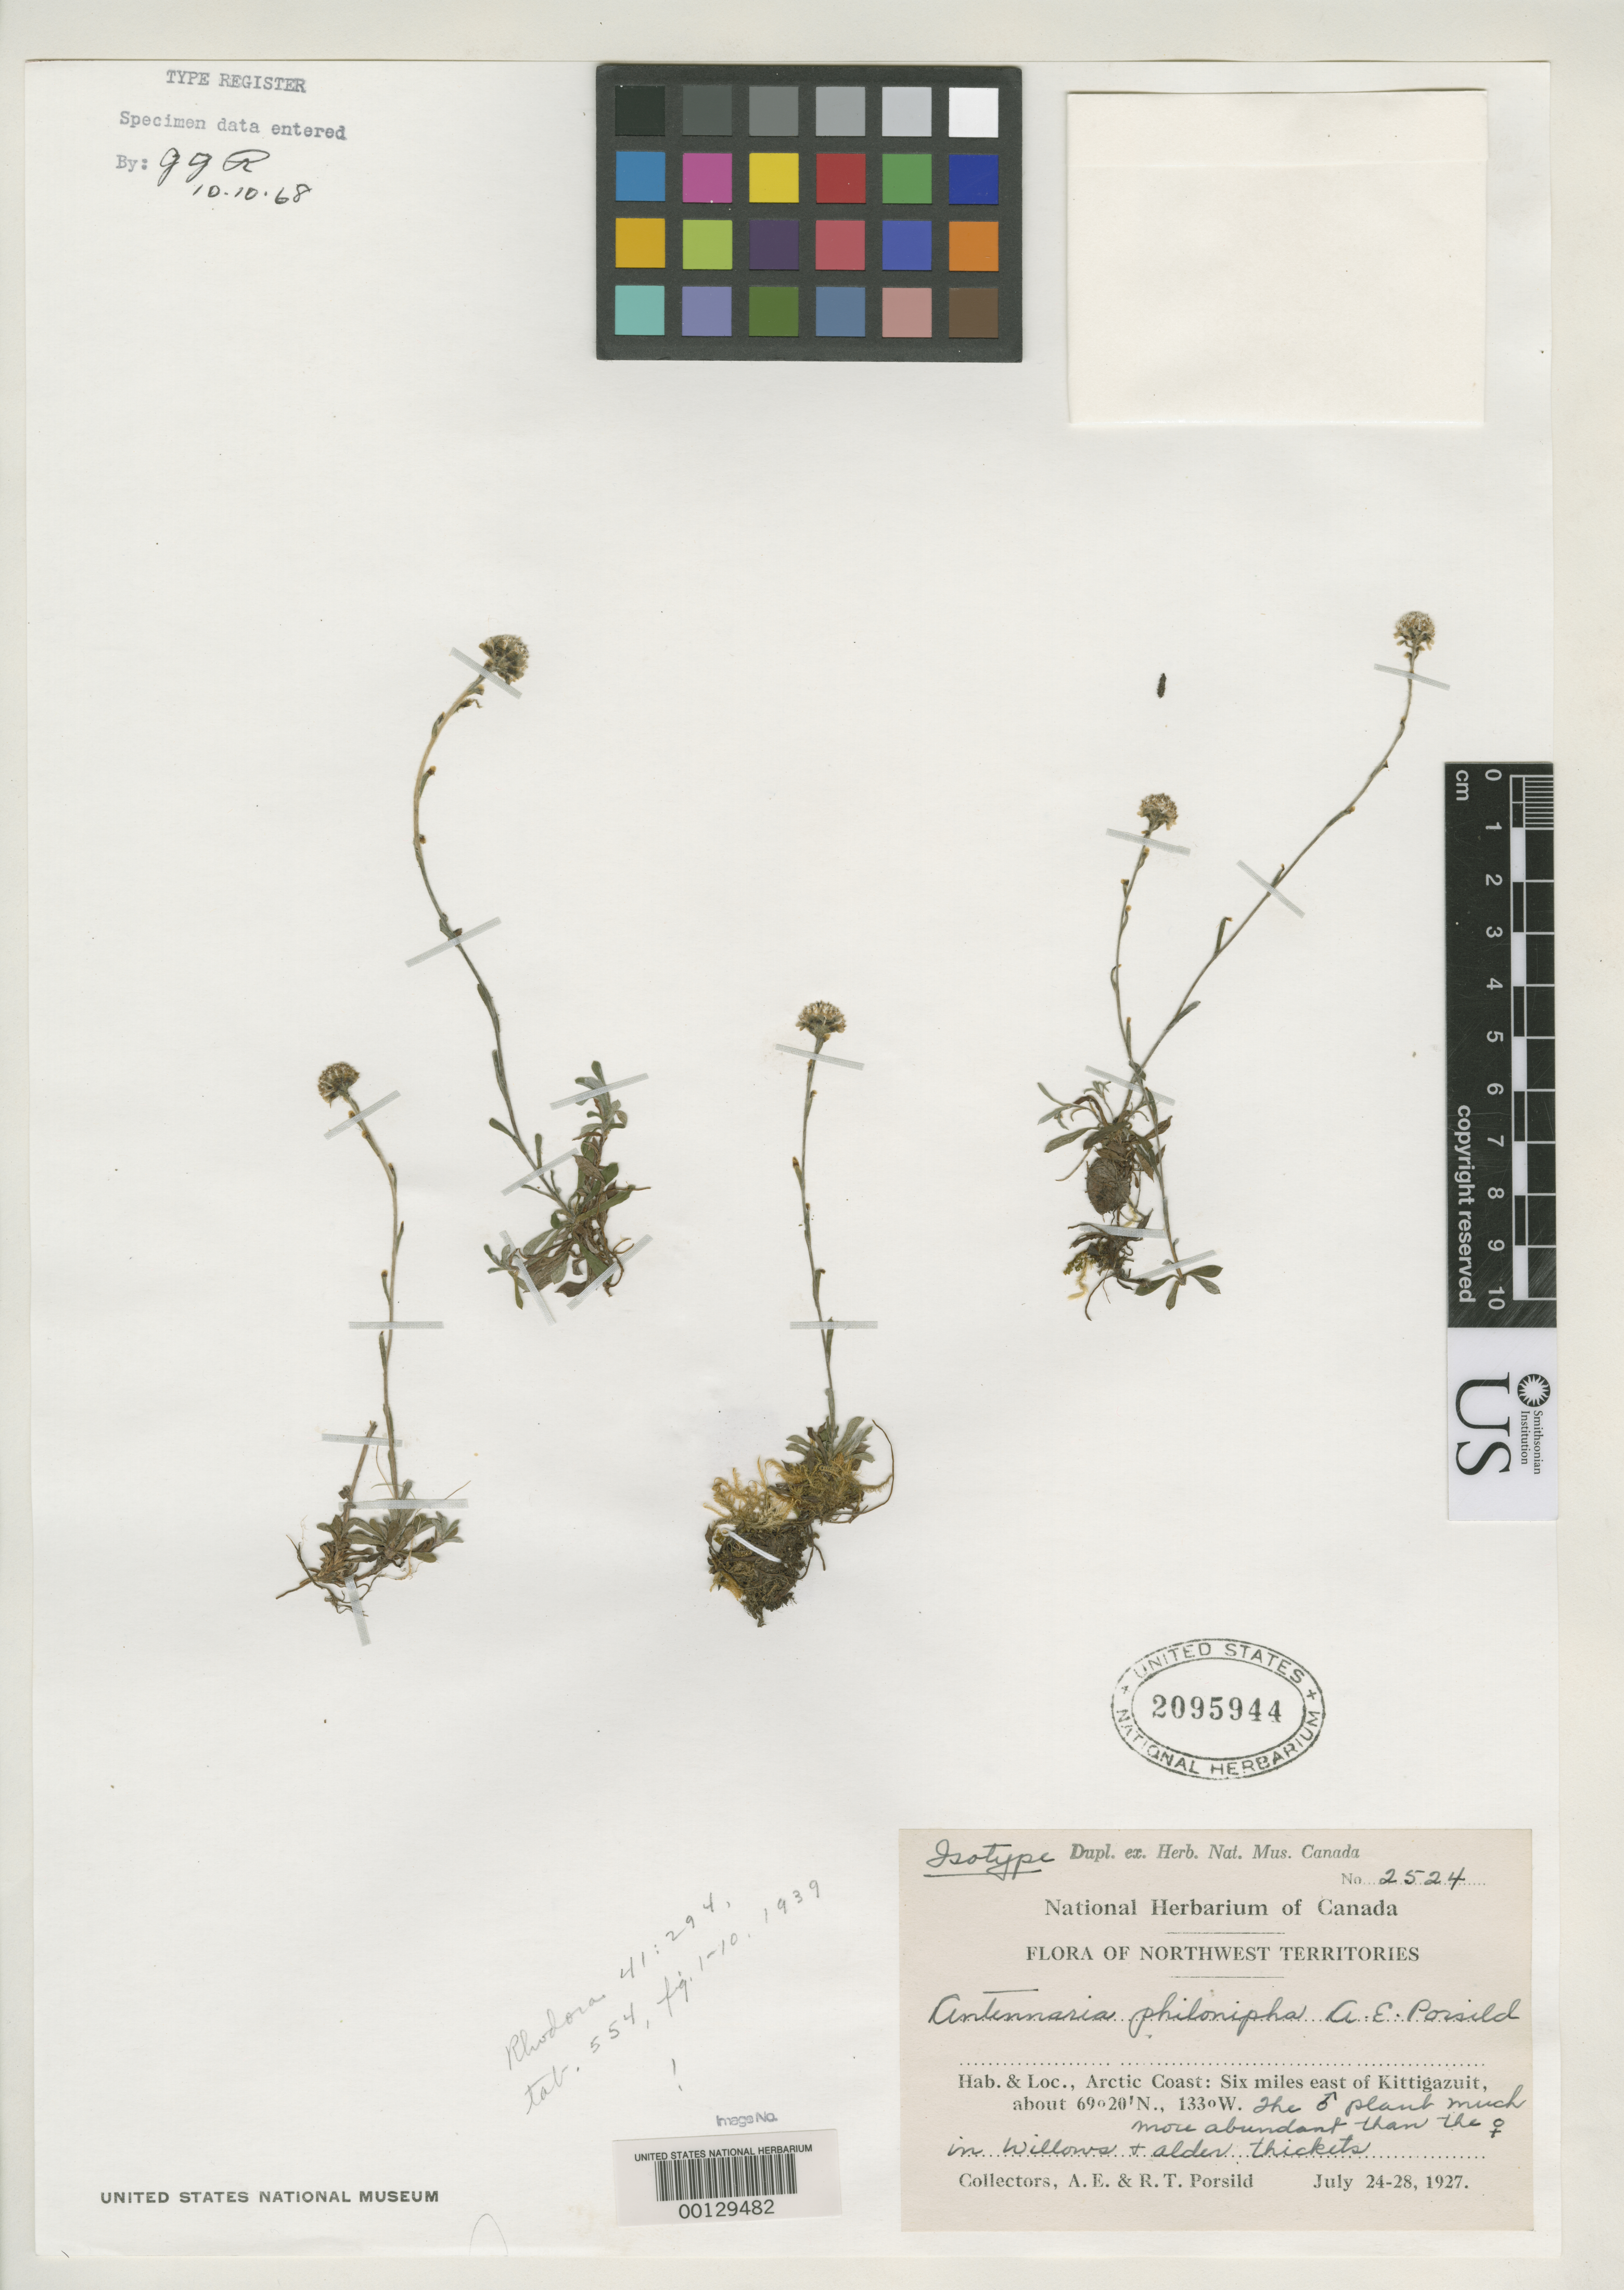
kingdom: Plantae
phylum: Tracheophyta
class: Magnoliopsida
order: Asterales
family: Asteraceae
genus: Antennaria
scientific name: Antennaria philonipha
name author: A.E. Porsild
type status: Isotype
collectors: A. E. Porsild & R. T. Porsild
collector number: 2524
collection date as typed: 24 Jul 1927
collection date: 1927-07-24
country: Canada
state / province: Northwest Territories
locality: Kittigazuit.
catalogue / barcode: US 2095944